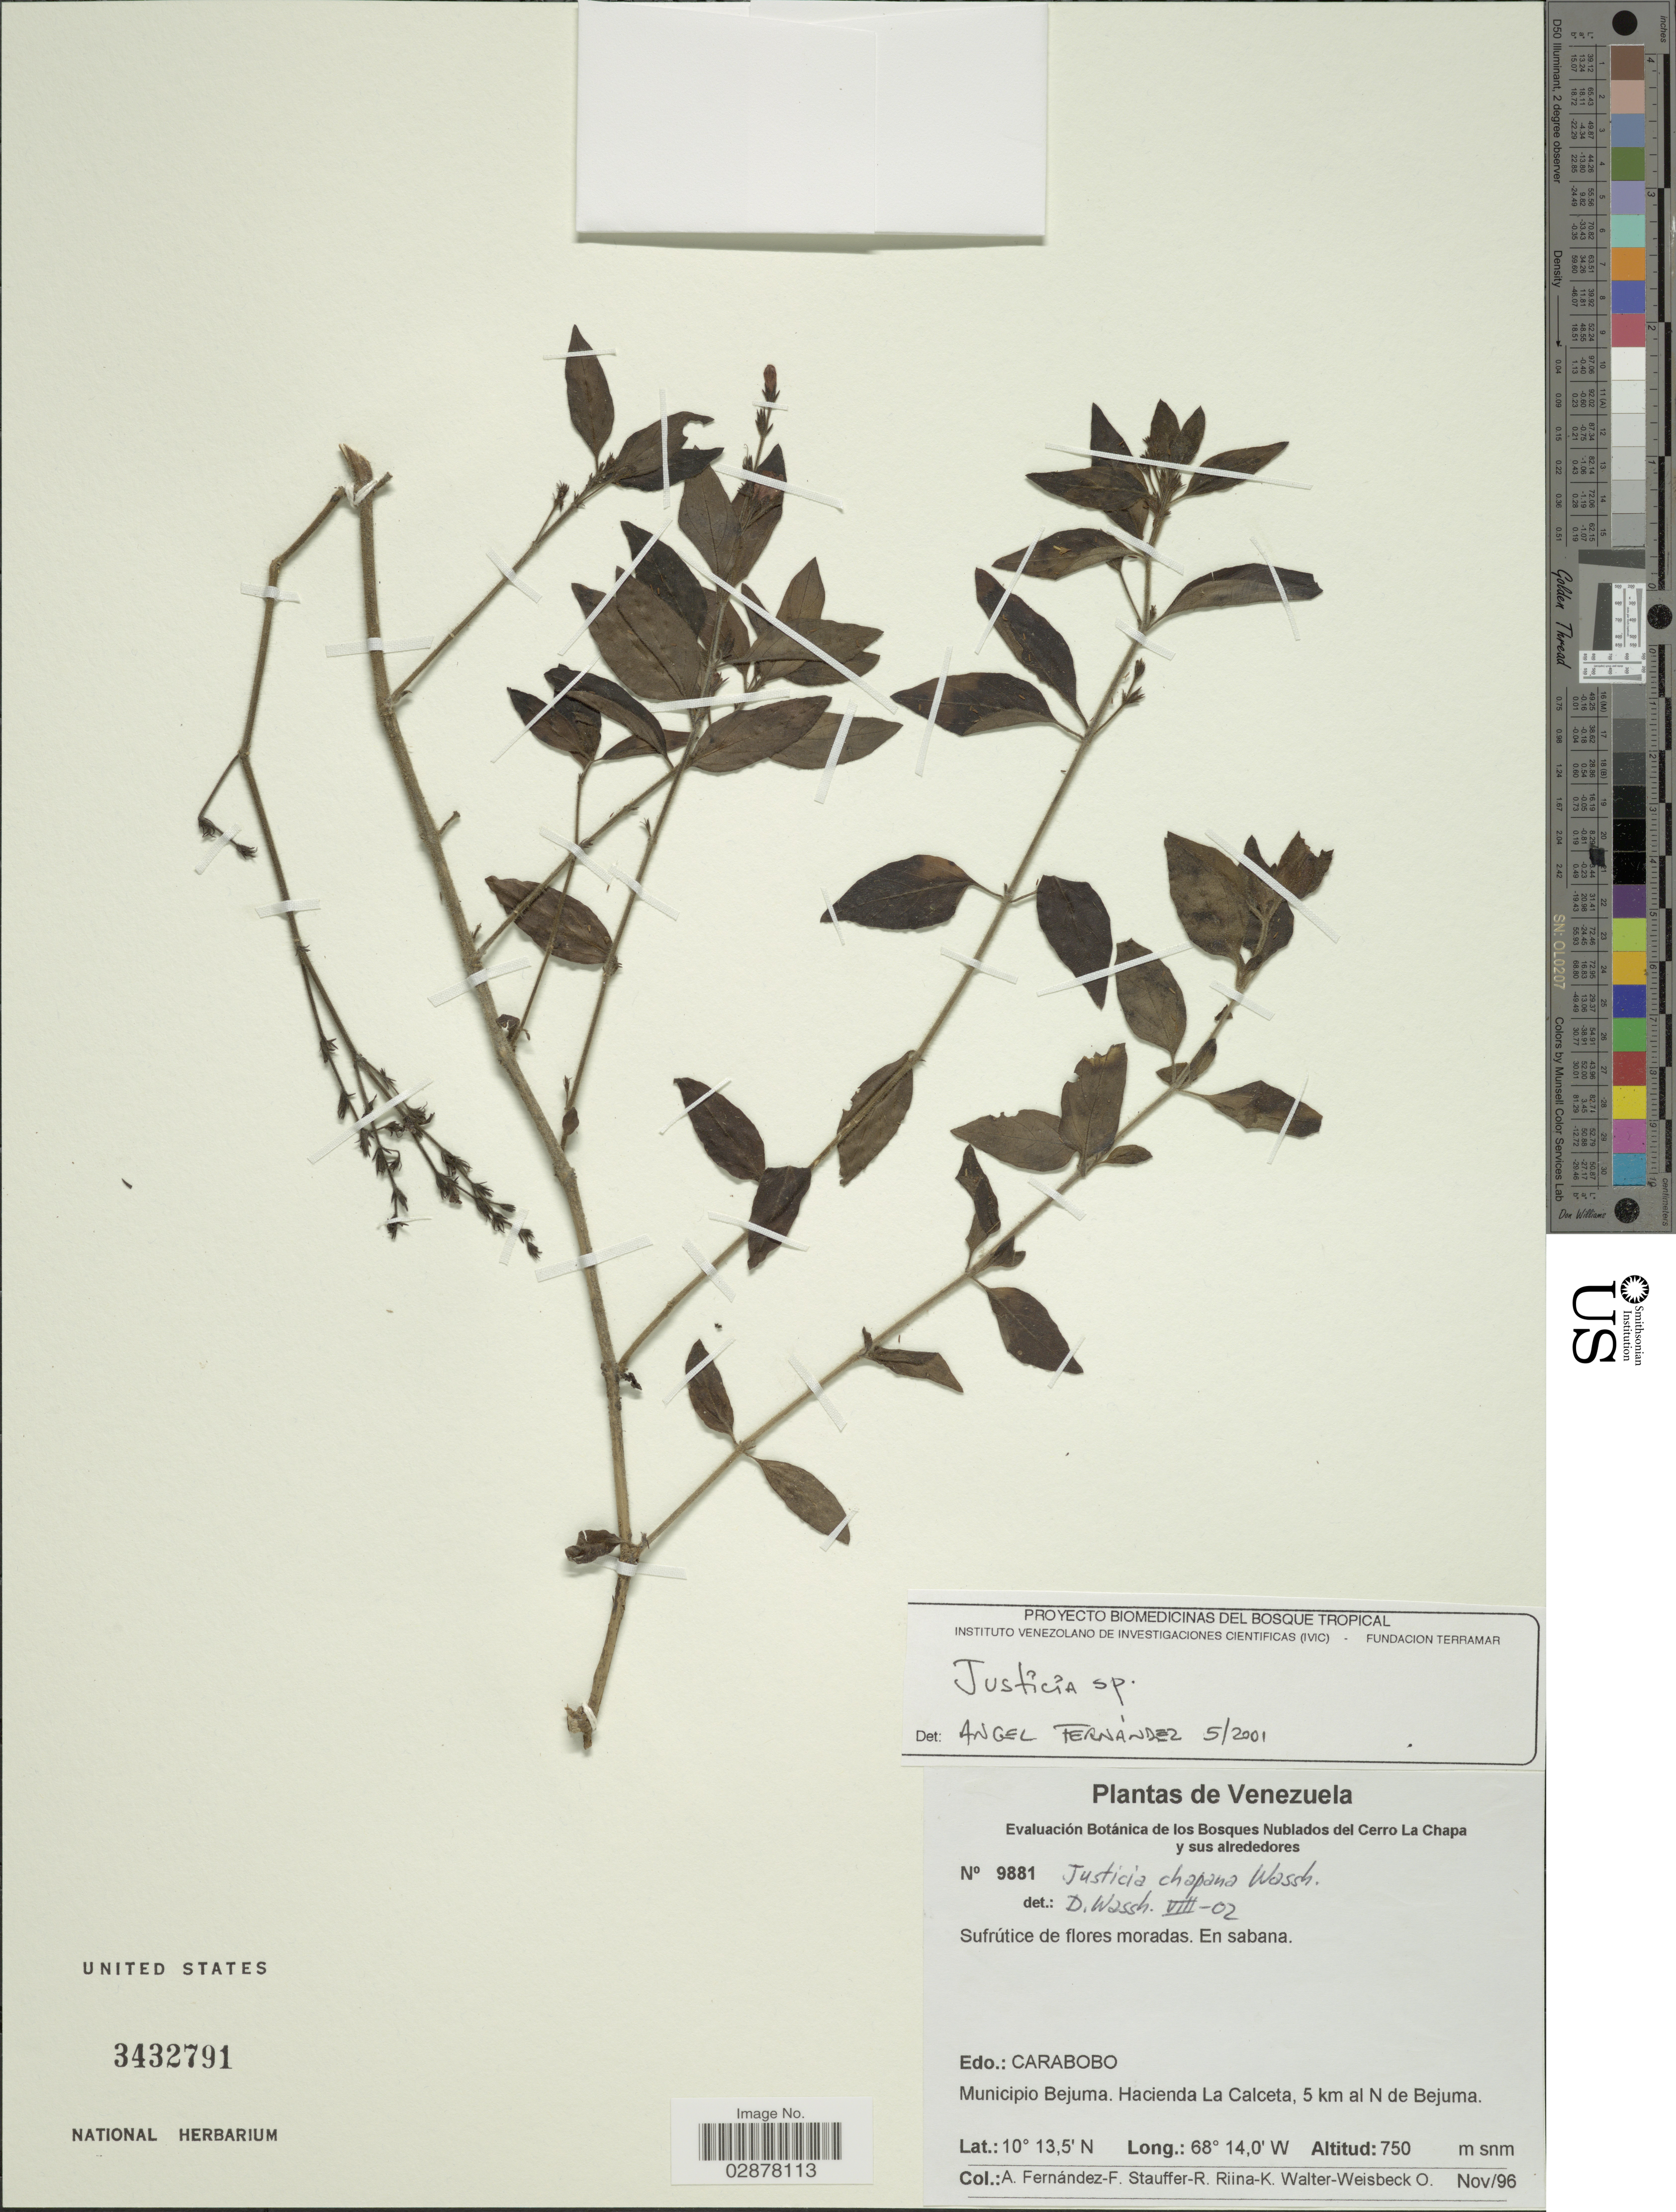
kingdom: Plantae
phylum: Tracheophyta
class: Magnoliopsida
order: Lamiales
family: Acanthaceae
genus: Justicia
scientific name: Justicia chapana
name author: Wassh.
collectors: A. Fernández F., Stauffer-R., K. Riina & O. Walter-Weisbeck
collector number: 9881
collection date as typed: Transcribed d/m/y: /11/96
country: Venezuela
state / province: Carabobo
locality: Municipio Bejuma, Hacienda La Calceta, 5 km al N de Bejuma.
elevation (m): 750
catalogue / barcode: US 2432791